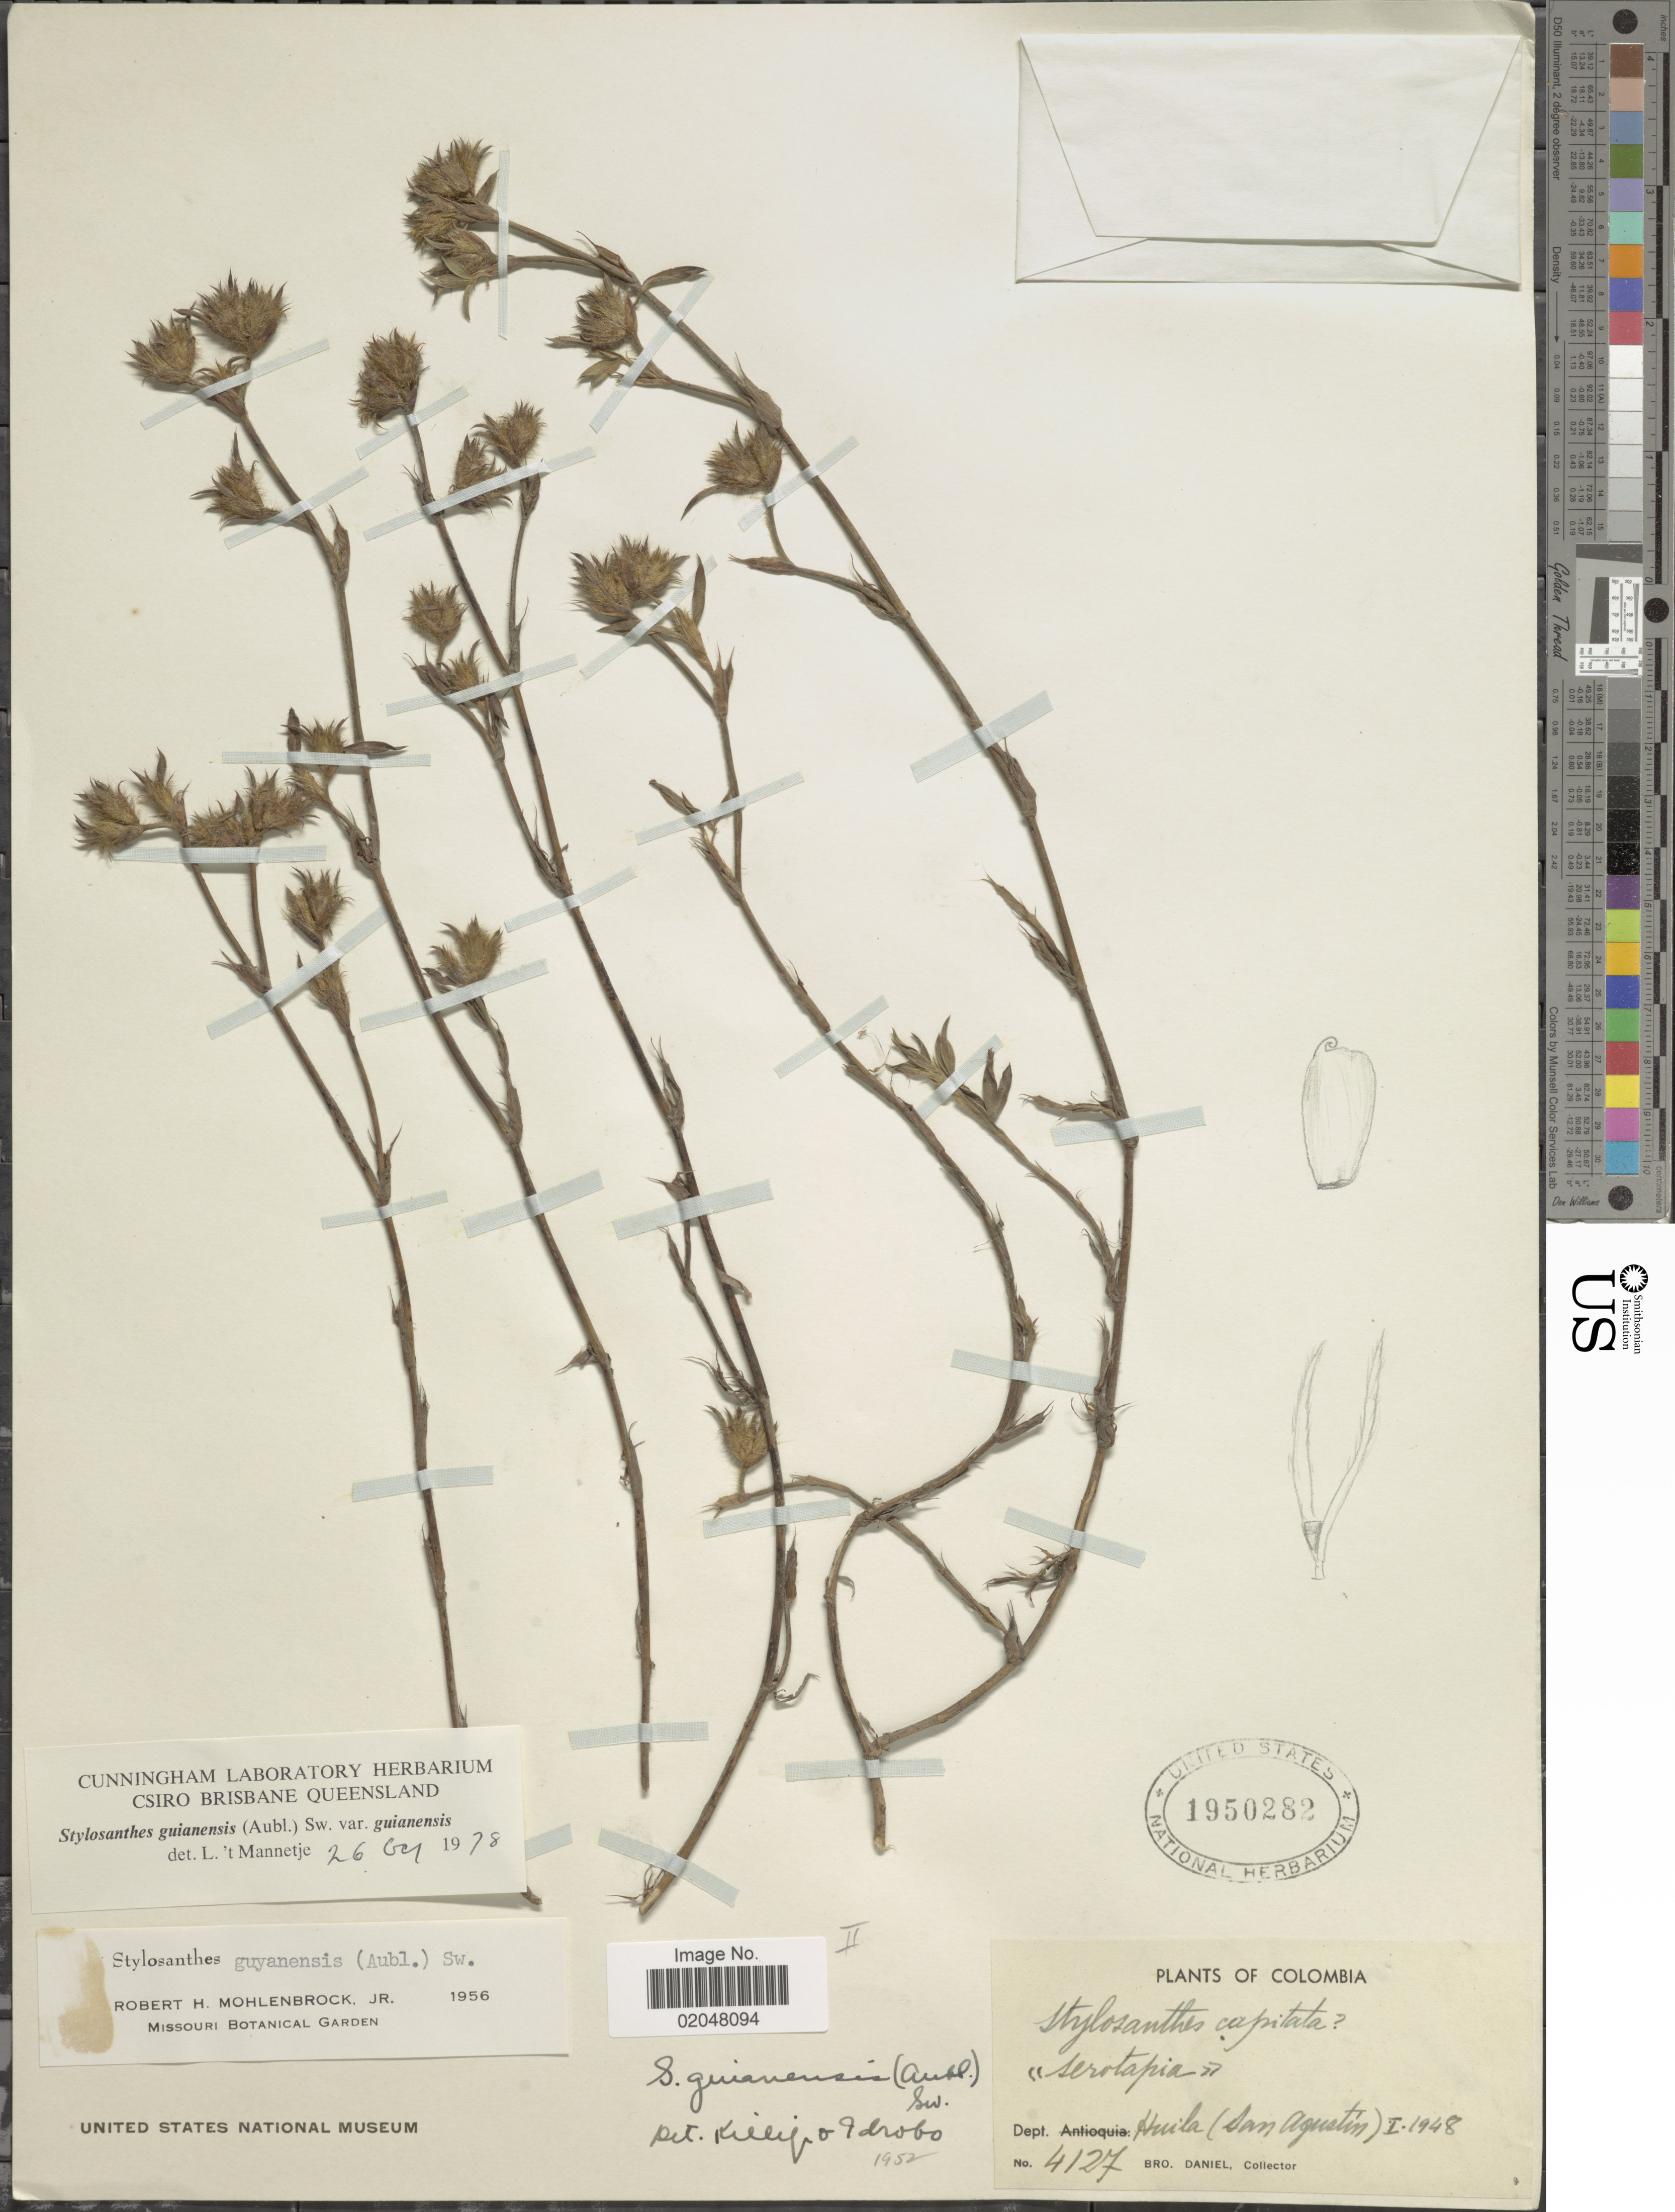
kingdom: Plantae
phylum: Tracheophyta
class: Magnoliopsida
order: Fabales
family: Fabaceae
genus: Stylosanthes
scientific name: Stylosanthes guianensis var. guianensis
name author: (Aubl.) Sw.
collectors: Bro. Daniel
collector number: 4127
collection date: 1948-01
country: Colombia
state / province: Huila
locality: San Agustin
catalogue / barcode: US 1950282